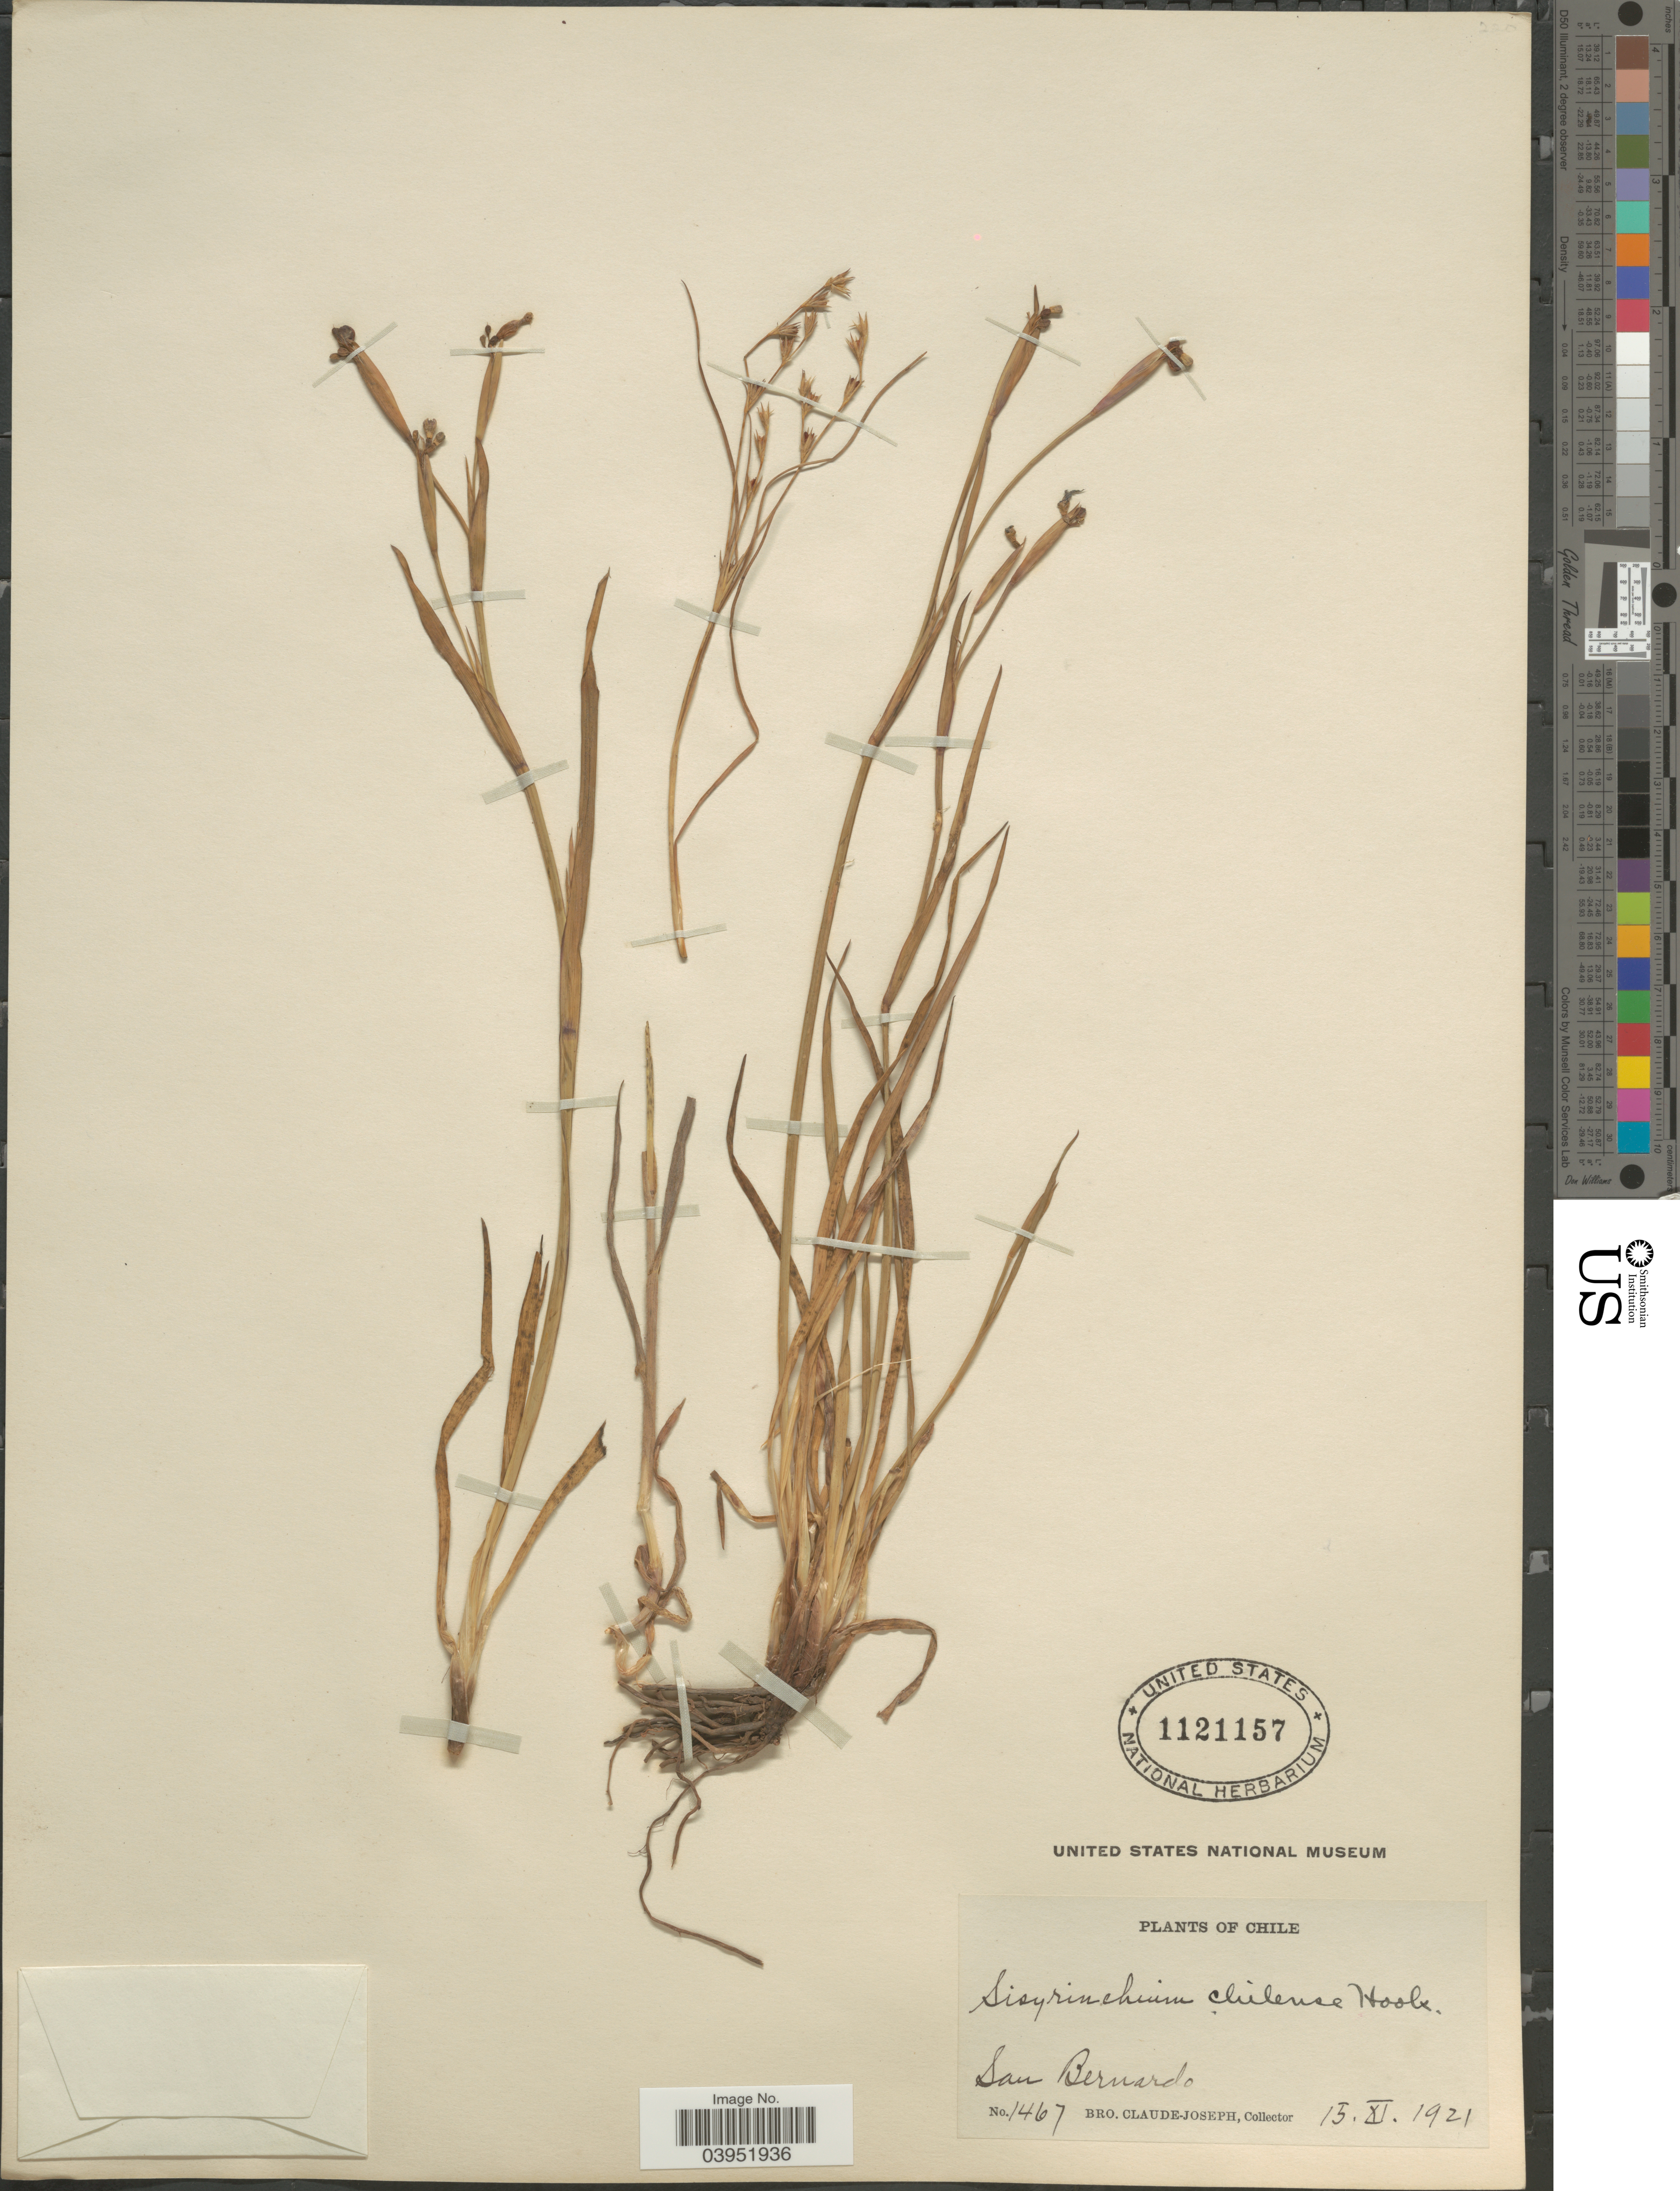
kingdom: Plantae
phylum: Tracheophyta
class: Liliopsida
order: Asparagales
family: Iridaceae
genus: Sisyrinchium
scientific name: Sisyrinchium chilense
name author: Hook.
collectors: Bro. Claude-Joseph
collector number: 1467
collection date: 1921-11-15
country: Chile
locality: San Bernardo.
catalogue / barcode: US 1121157